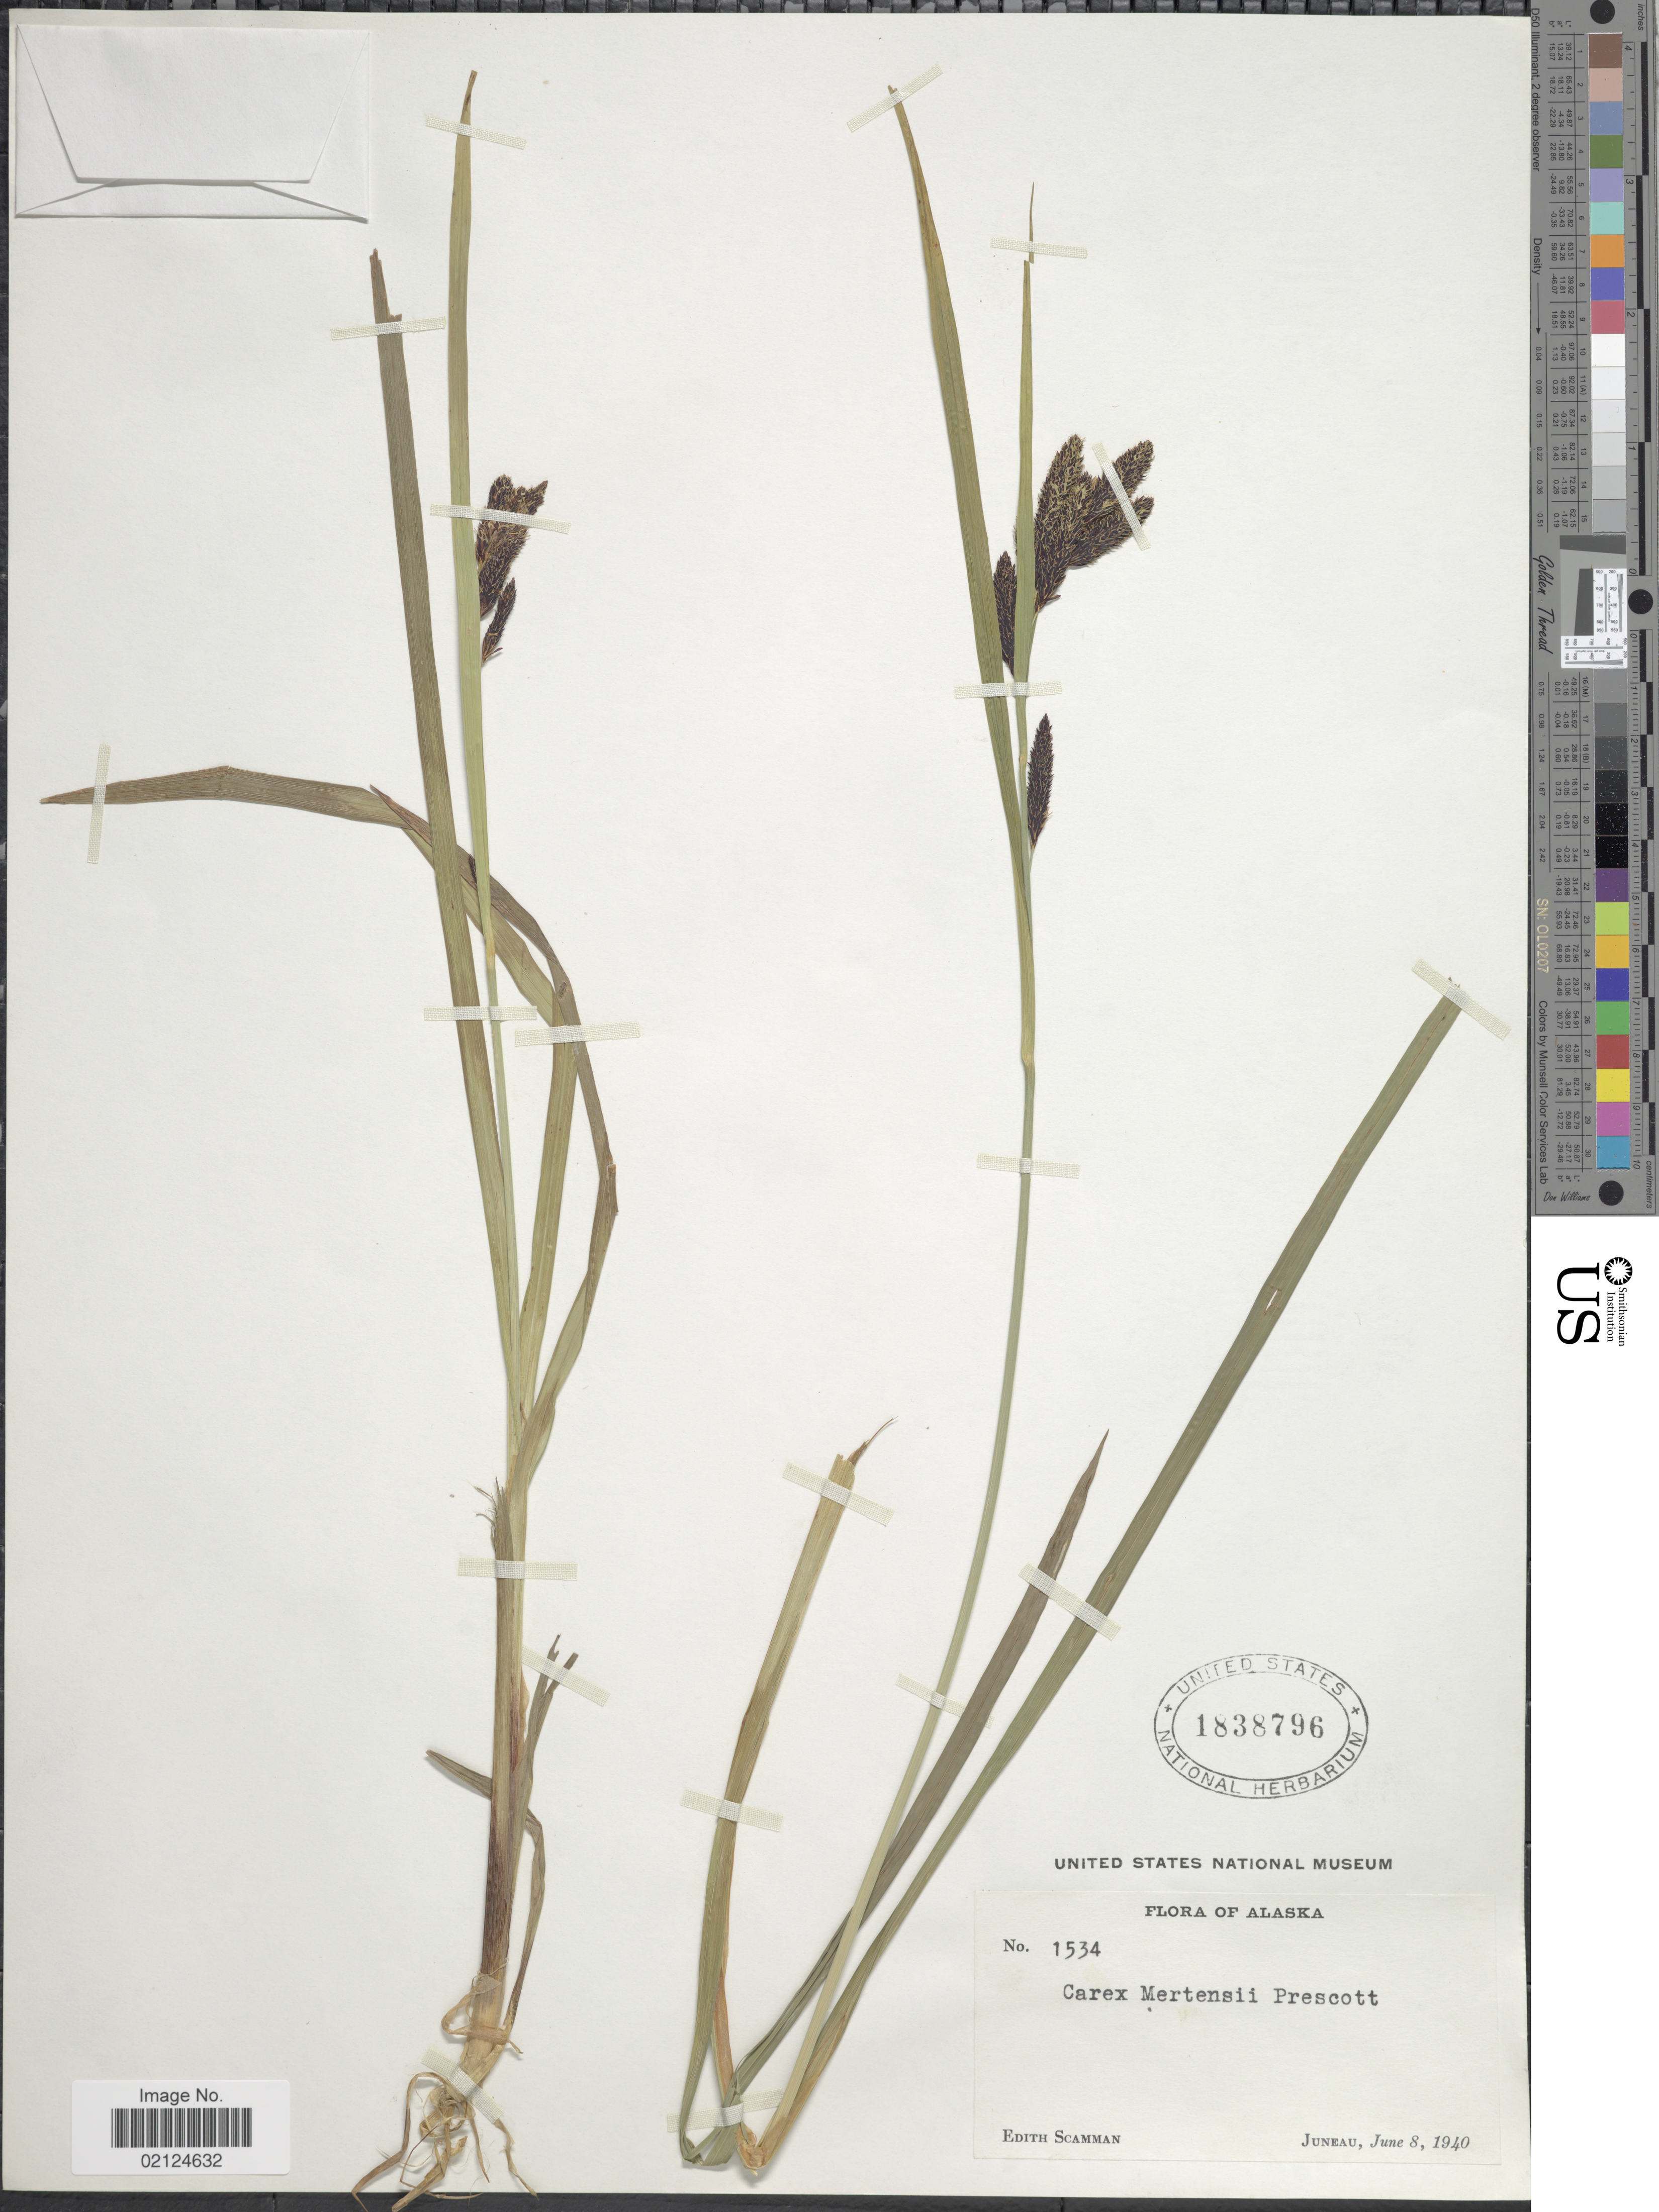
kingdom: Plantae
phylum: Tracheophyta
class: Liliopsida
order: Poales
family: Cyperaceae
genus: Carex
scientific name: Carex mertensii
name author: J.D. Prescott ex Bong.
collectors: E. Scamman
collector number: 1534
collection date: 1940-06-08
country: United States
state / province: Alaska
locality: Juneau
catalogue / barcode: US 1838796